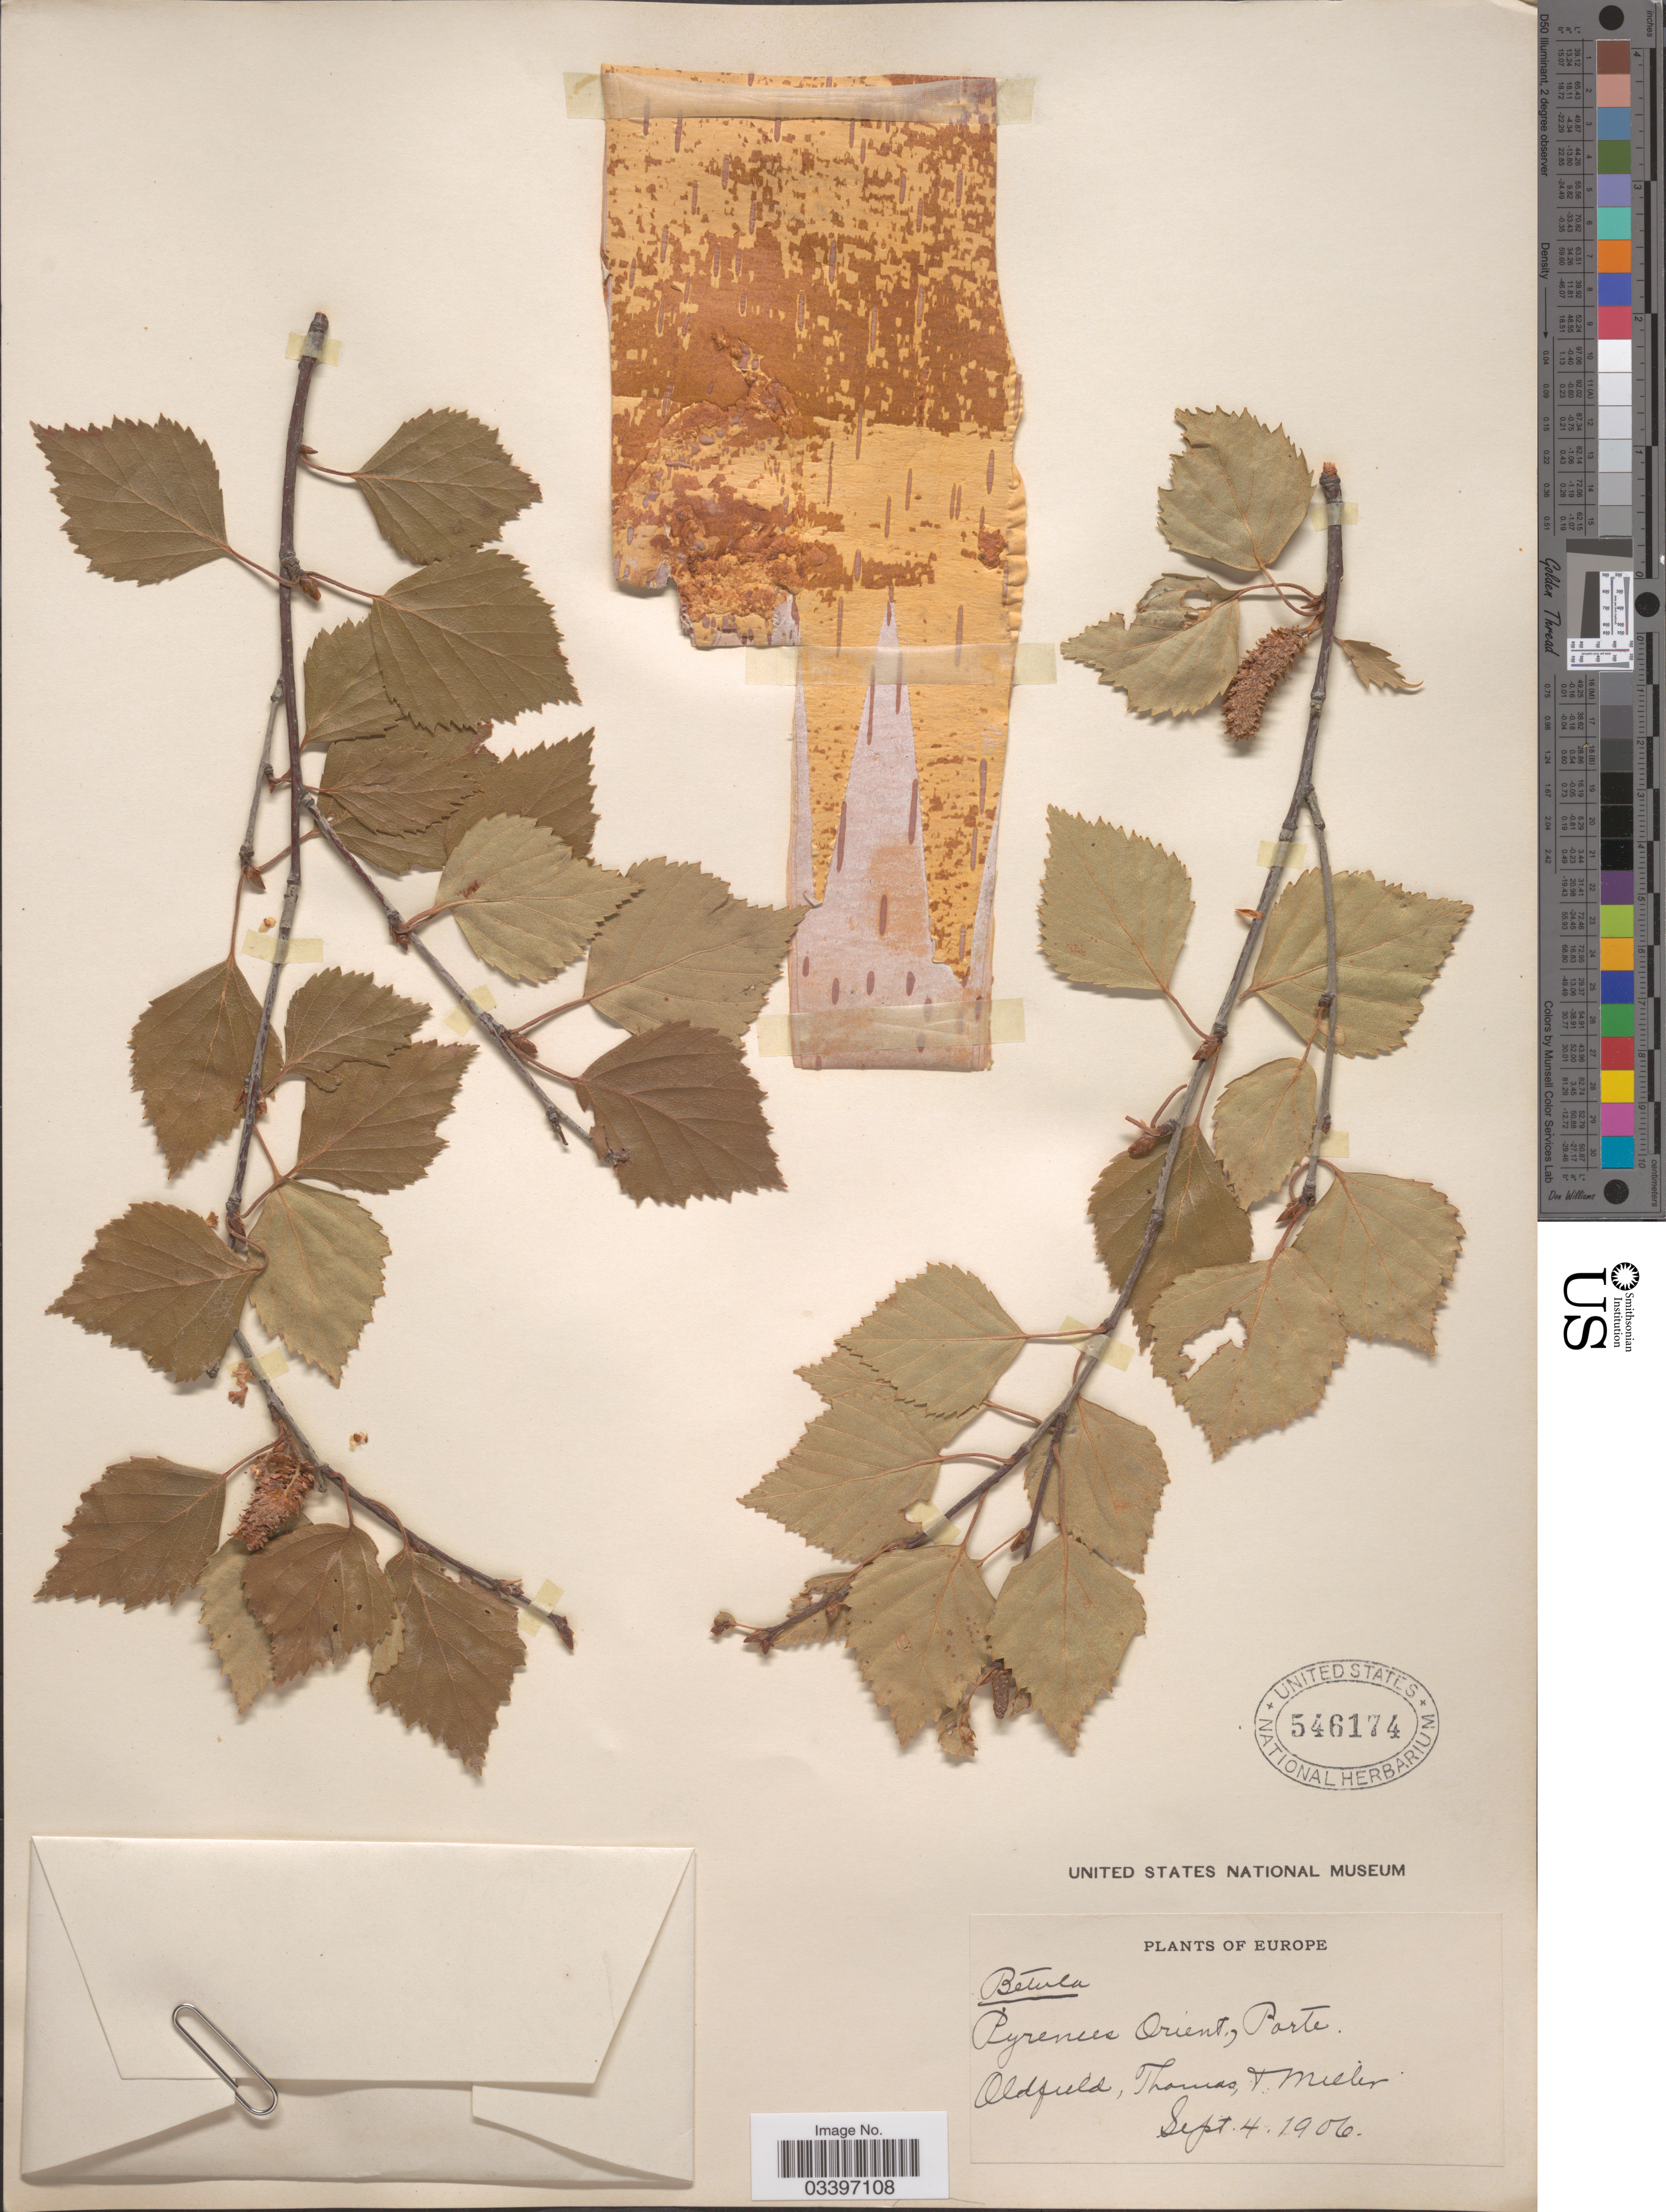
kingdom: Plantae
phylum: Tracheophyta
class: Magnoliopsida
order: Fagales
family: Betulaceae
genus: Betula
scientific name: Betula sp.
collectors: Oldfield, Thomas & -- Miller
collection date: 1906-09-04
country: France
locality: Europe. Pyrenees Orient, Porte.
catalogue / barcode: US 546174